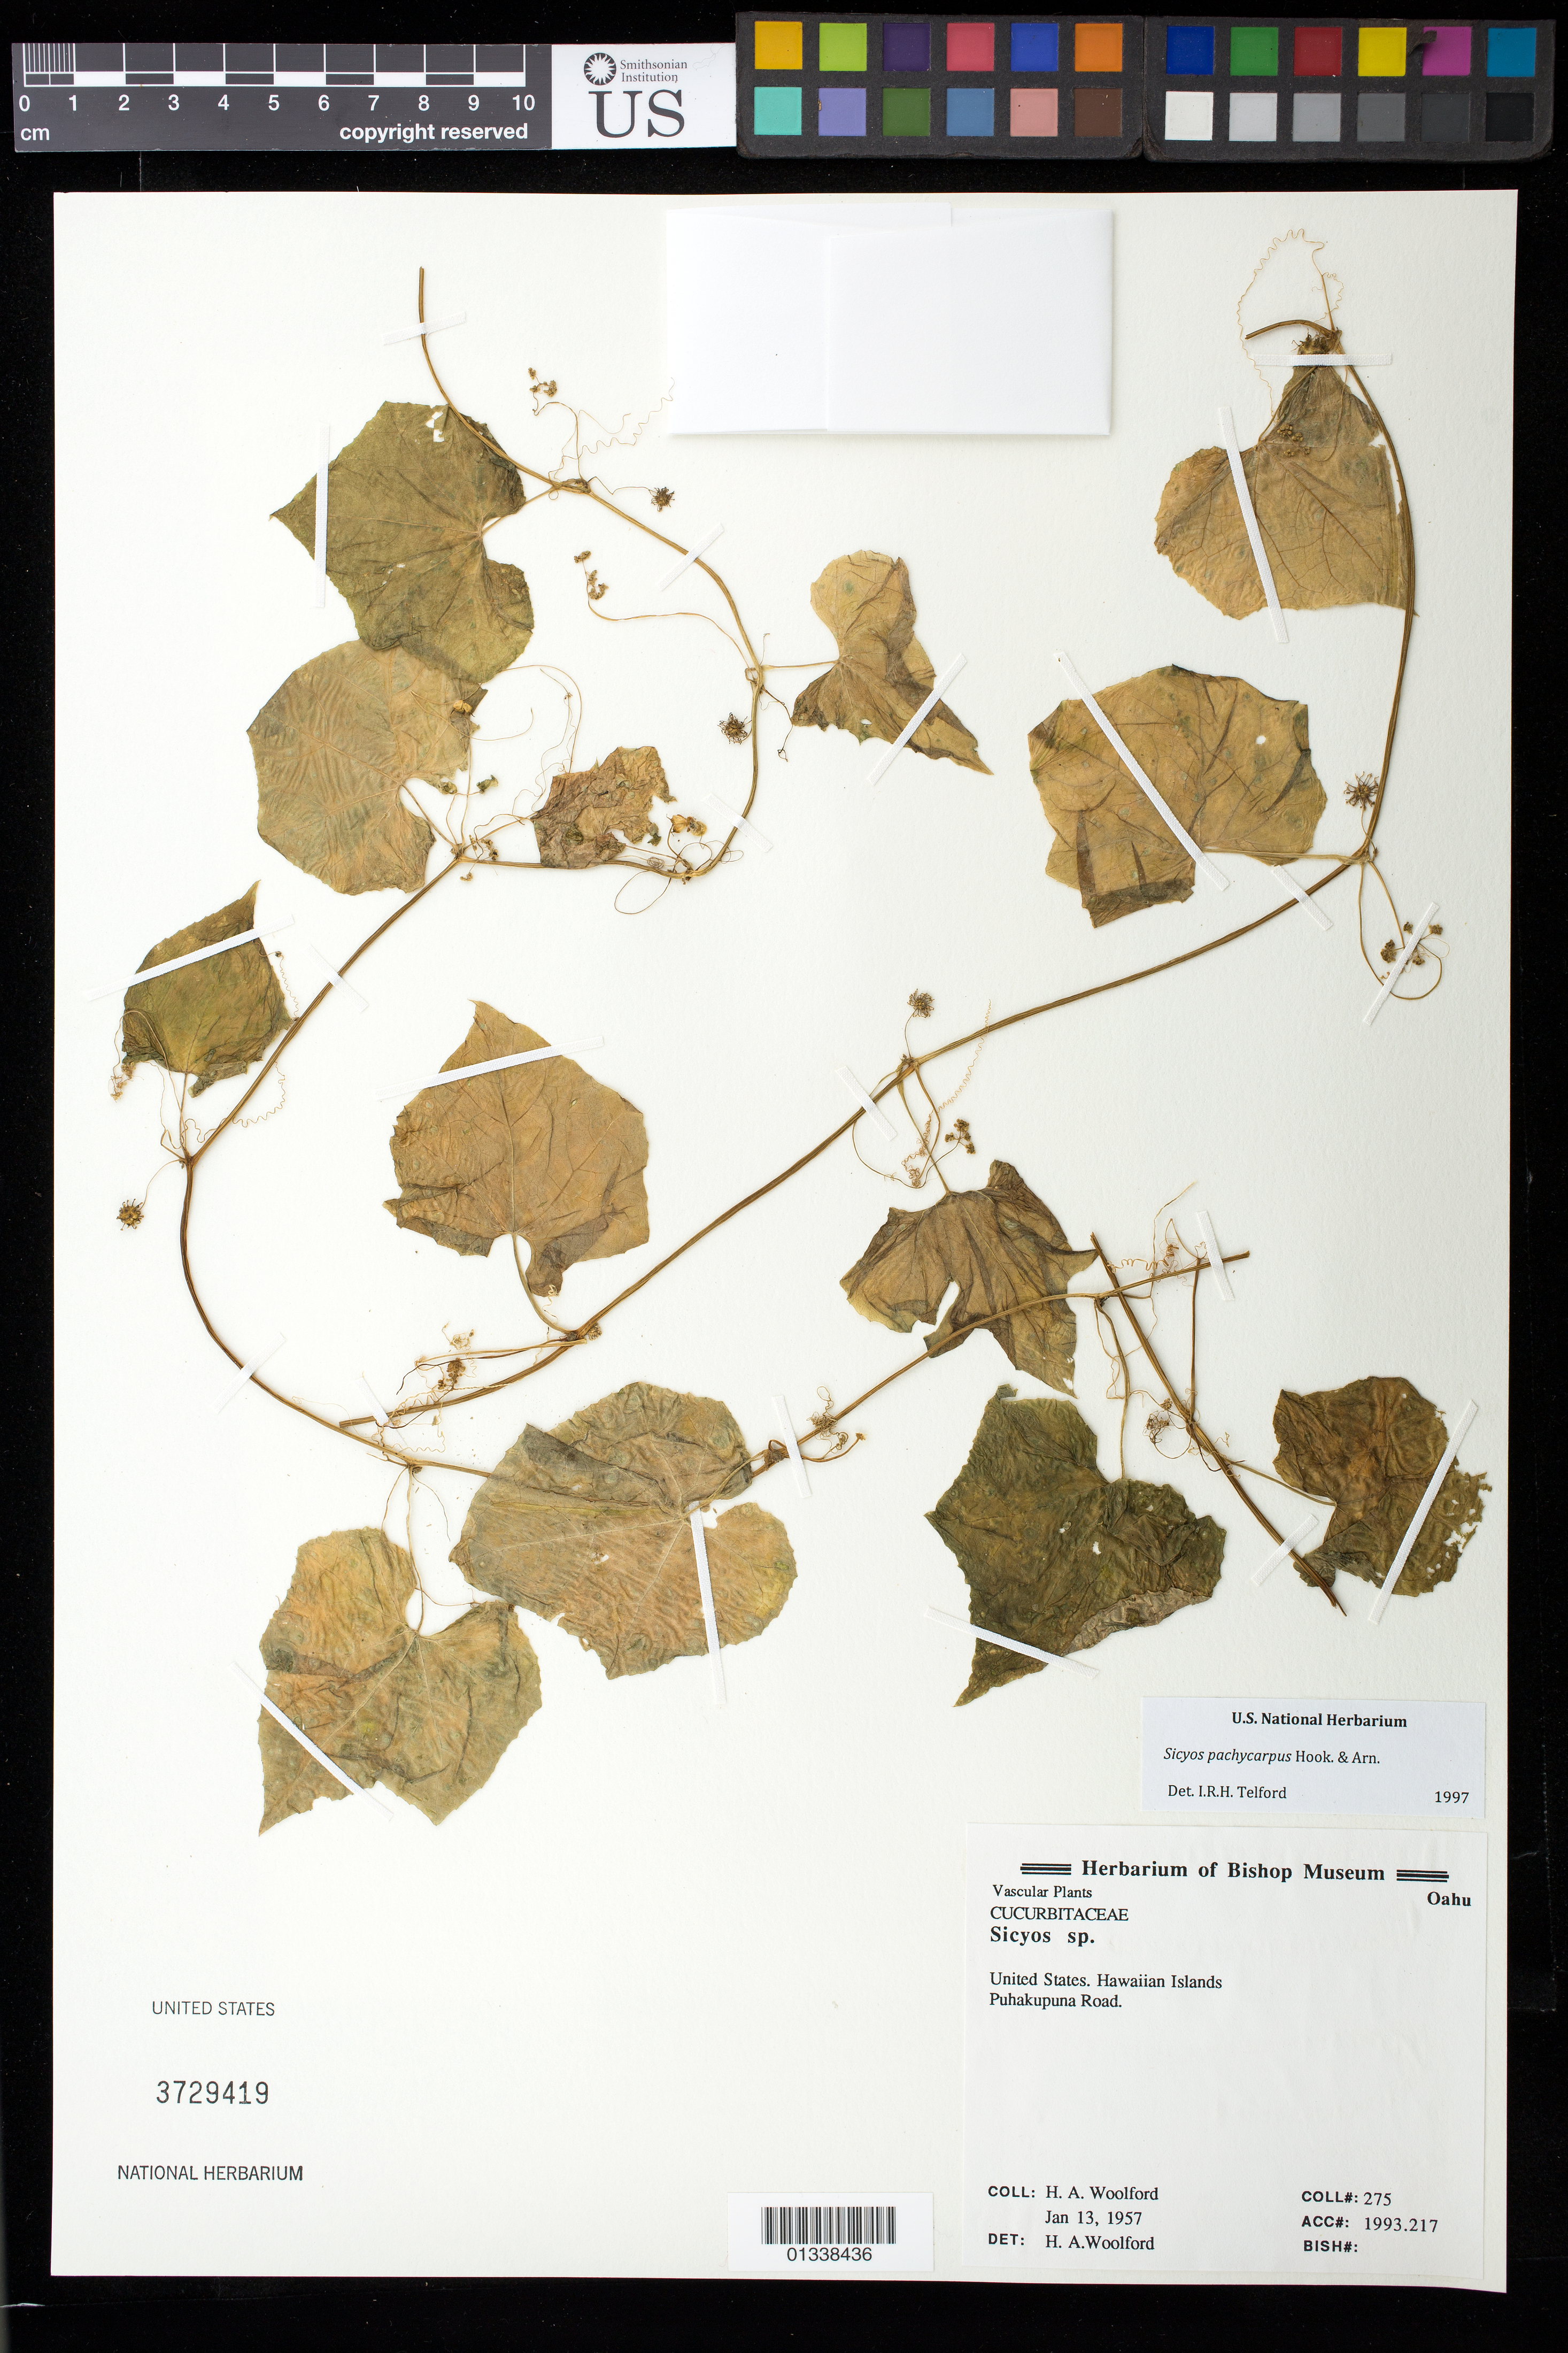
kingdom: Plantae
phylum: Tracheophyta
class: Magnoliopsida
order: Cucurbitales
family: Cucurbitaceae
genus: Sicyos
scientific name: Sicyos pachycarpus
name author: Hook. & Arn.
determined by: Woolford, H. A.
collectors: H. Woolford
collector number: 275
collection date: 1957-01-13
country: United States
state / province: Hawaii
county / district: Honolulu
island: Oahu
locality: Puhakupuna Road.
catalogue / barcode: US 3729419